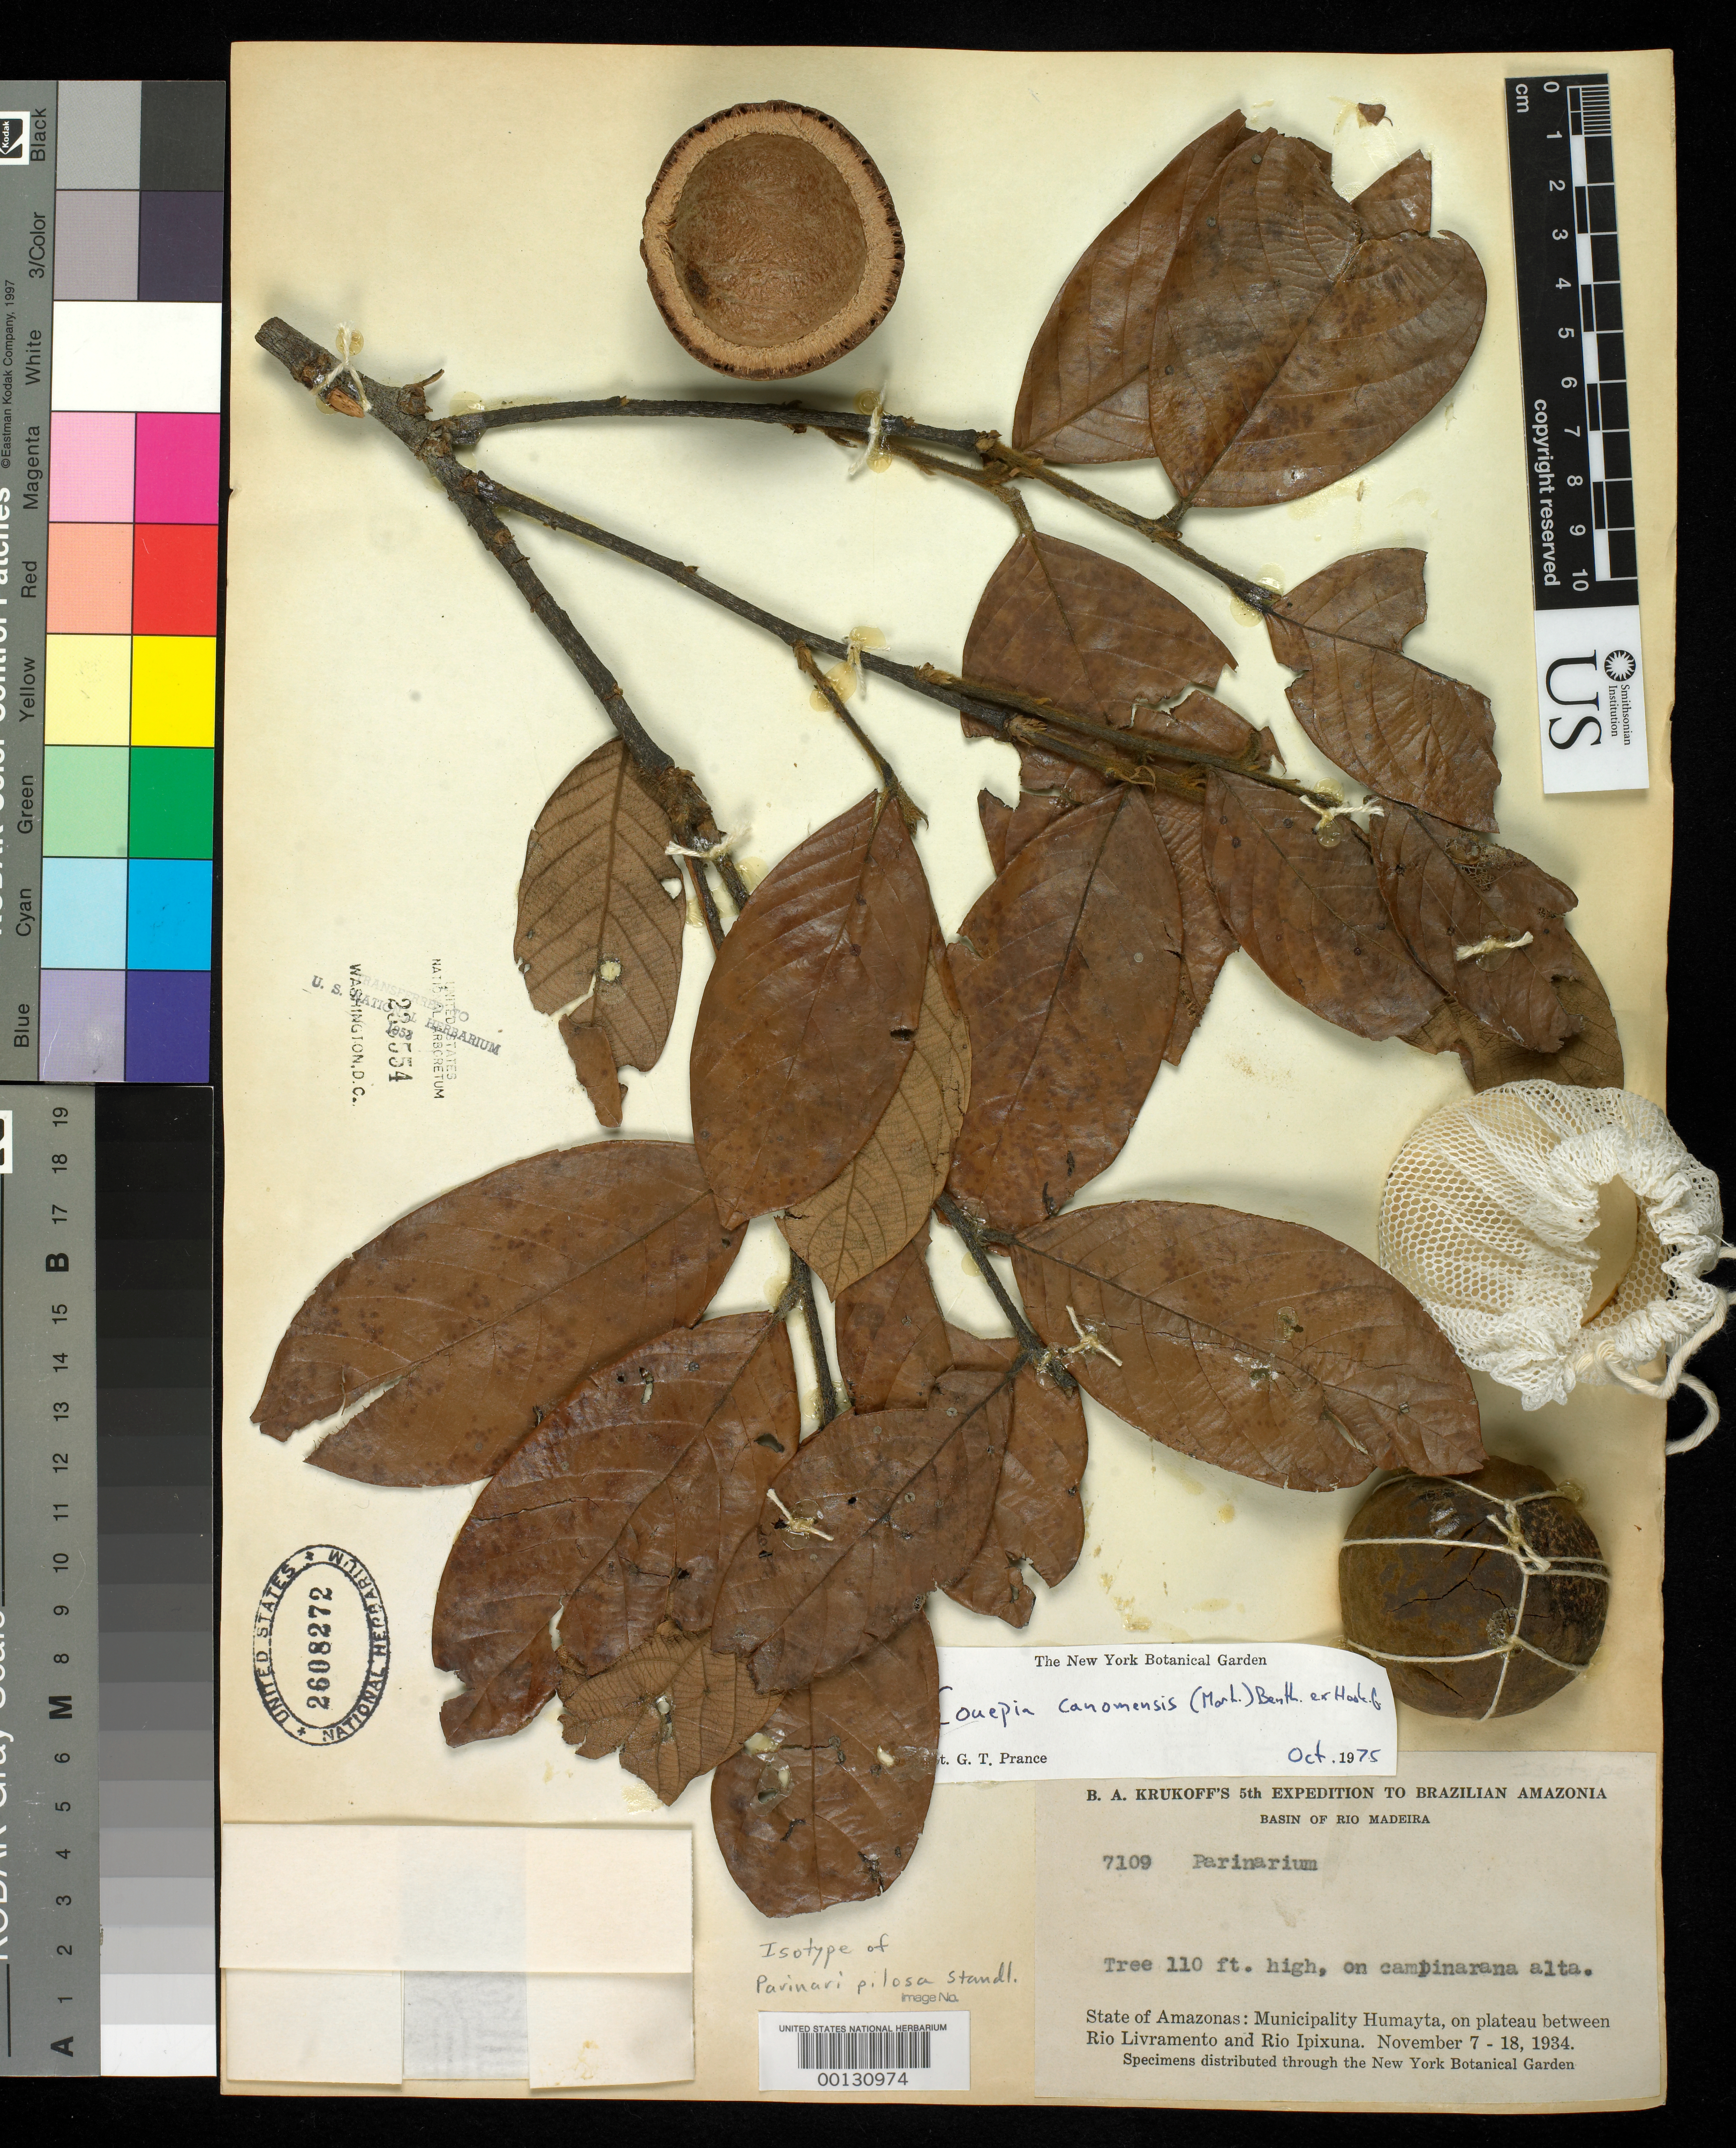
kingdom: Plantae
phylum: Tracheophyta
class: Magnoliopsida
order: Malpighiales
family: Chrysobalanaceae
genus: Parinari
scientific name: Parinari pilosa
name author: Standl.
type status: Isotype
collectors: B. A. Krukoff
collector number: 7109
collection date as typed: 07 Nov 1934 to 18 Nov 1934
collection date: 1934-11-07/1934-11-18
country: Brazil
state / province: Amazonas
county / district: Humaitá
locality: Plateau between Rio Livramento & Rio Ipixuna.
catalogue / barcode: US 2608272